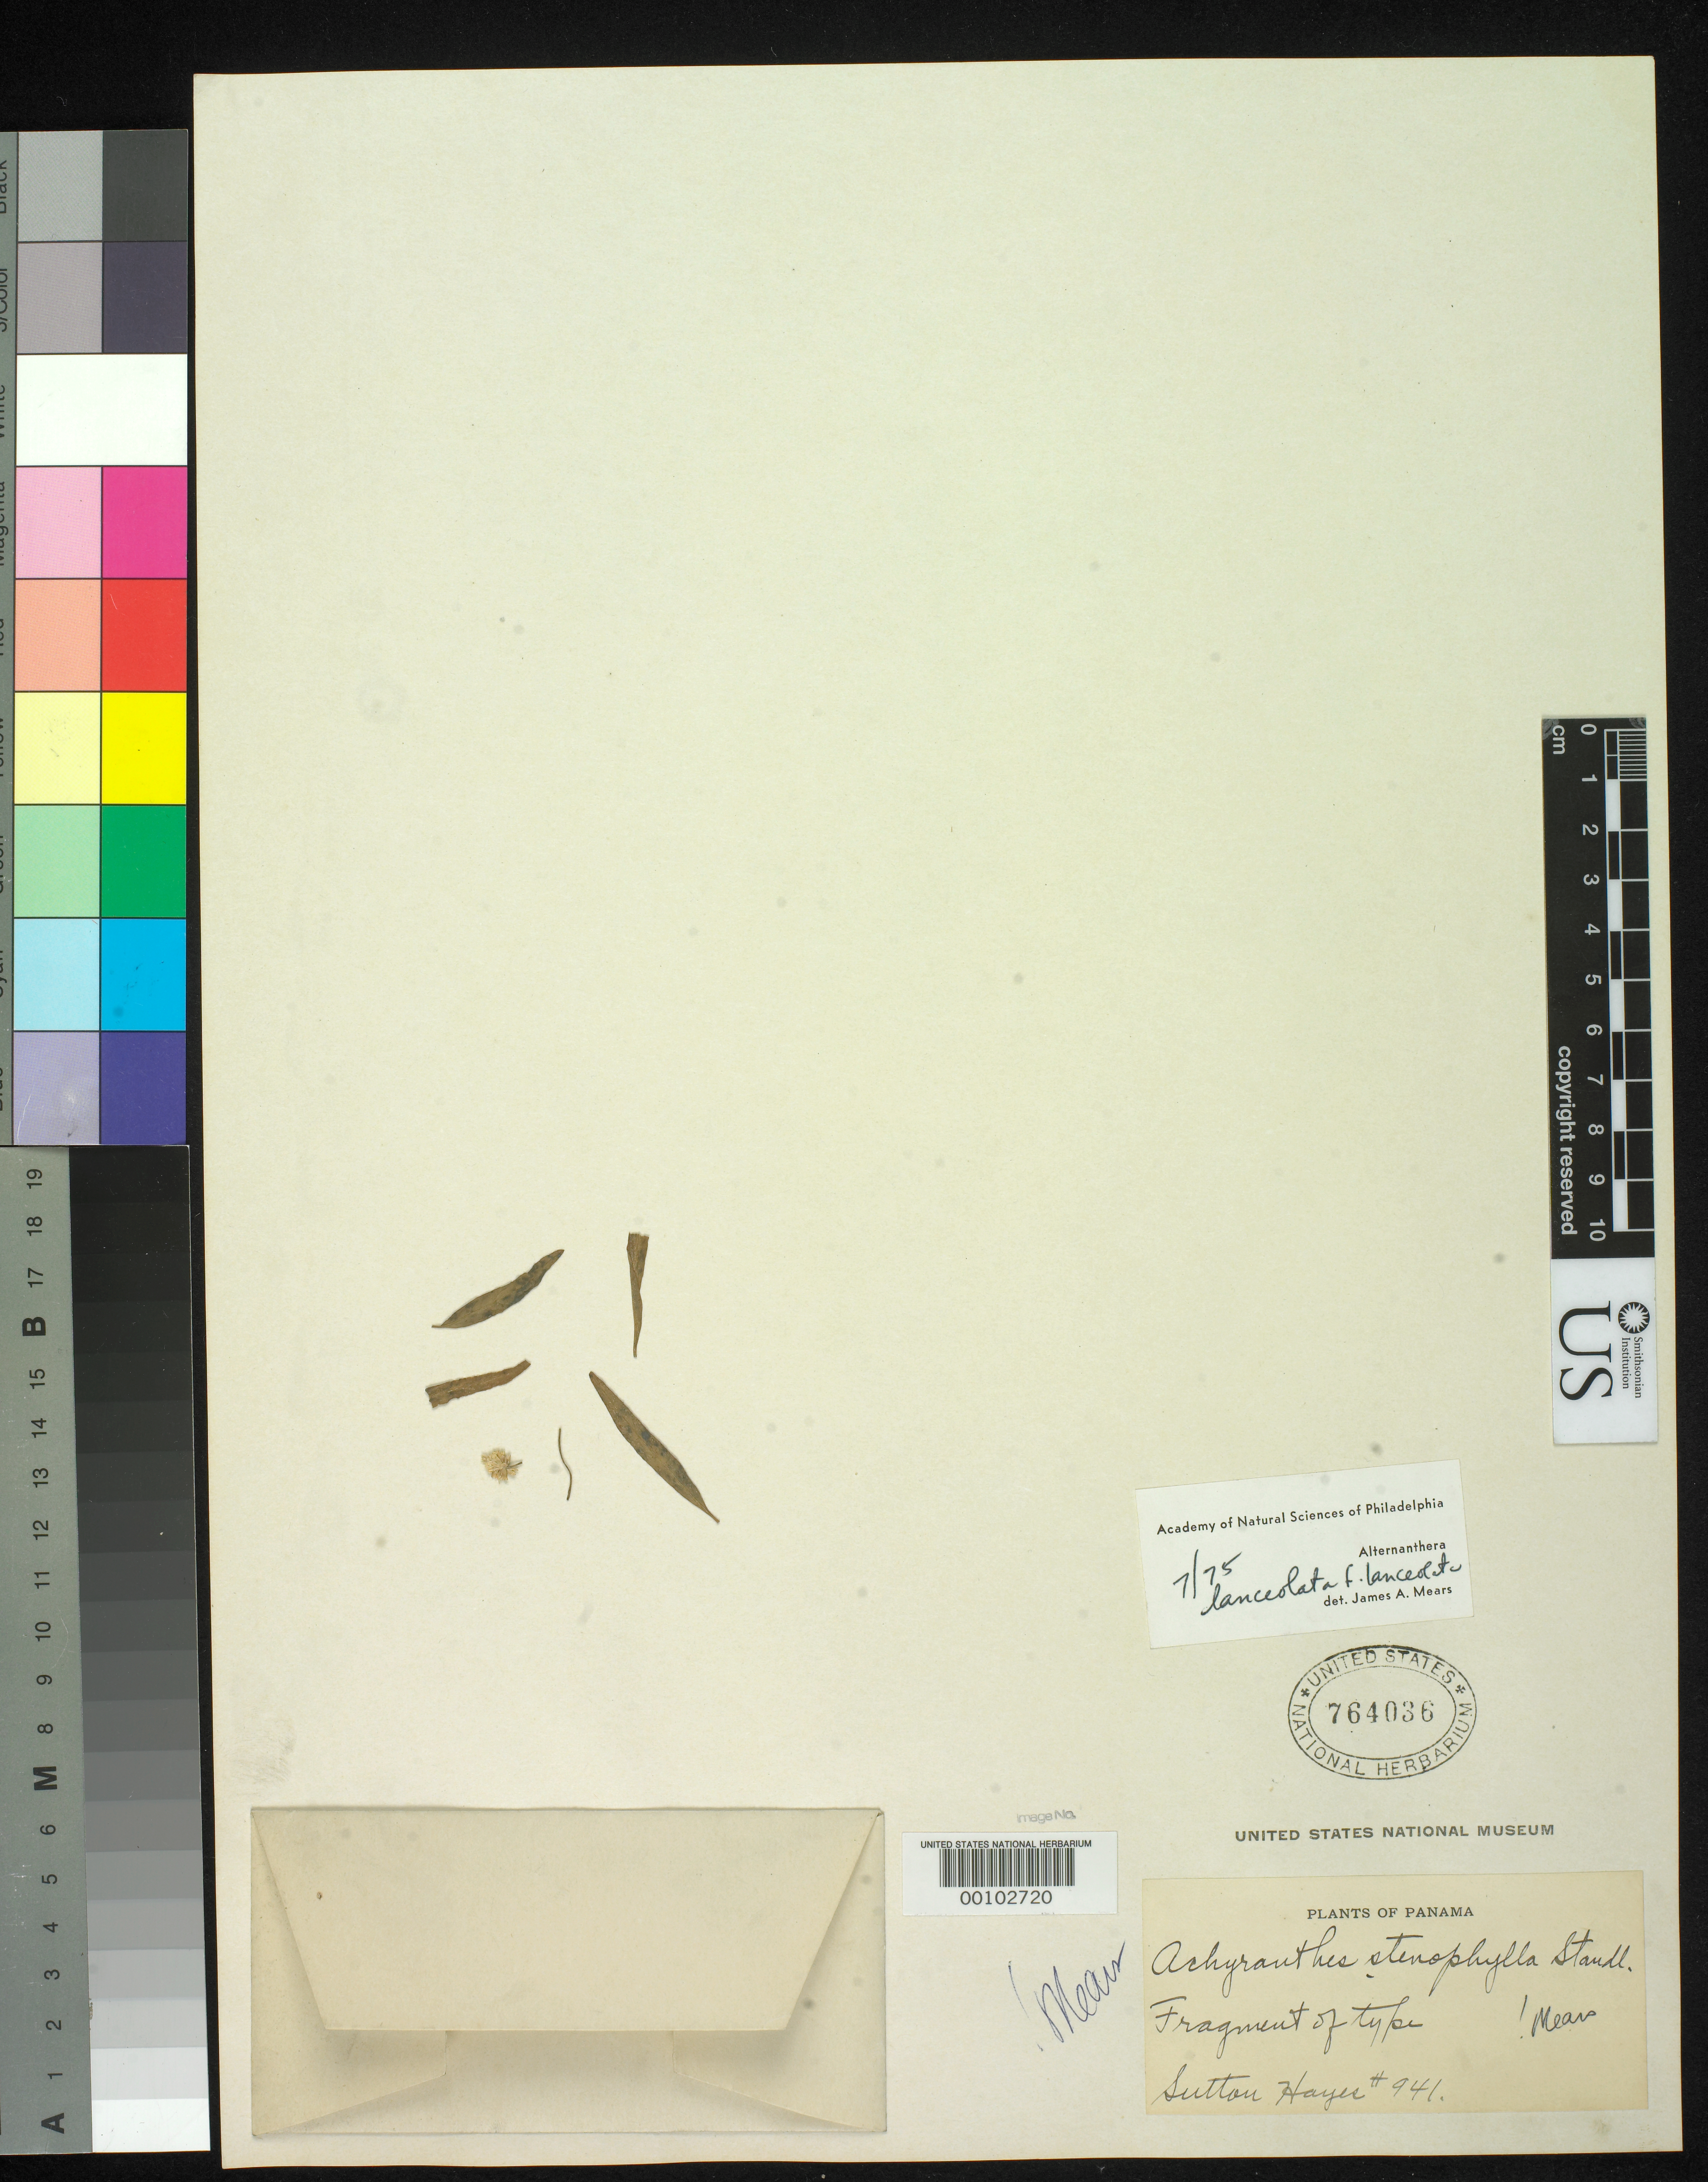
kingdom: Plantae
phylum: Tracheophyta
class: Magnoliopsida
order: Caryophyllales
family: Amaranthaceae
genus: Achyranthes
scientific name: Achyranthes stenophylla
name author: Standl.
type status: Isotype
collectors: S. Hayes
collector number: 941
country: Panama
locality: NW of Boquete towards Parque Nacional Volcan Baru.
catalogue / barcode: US 764036